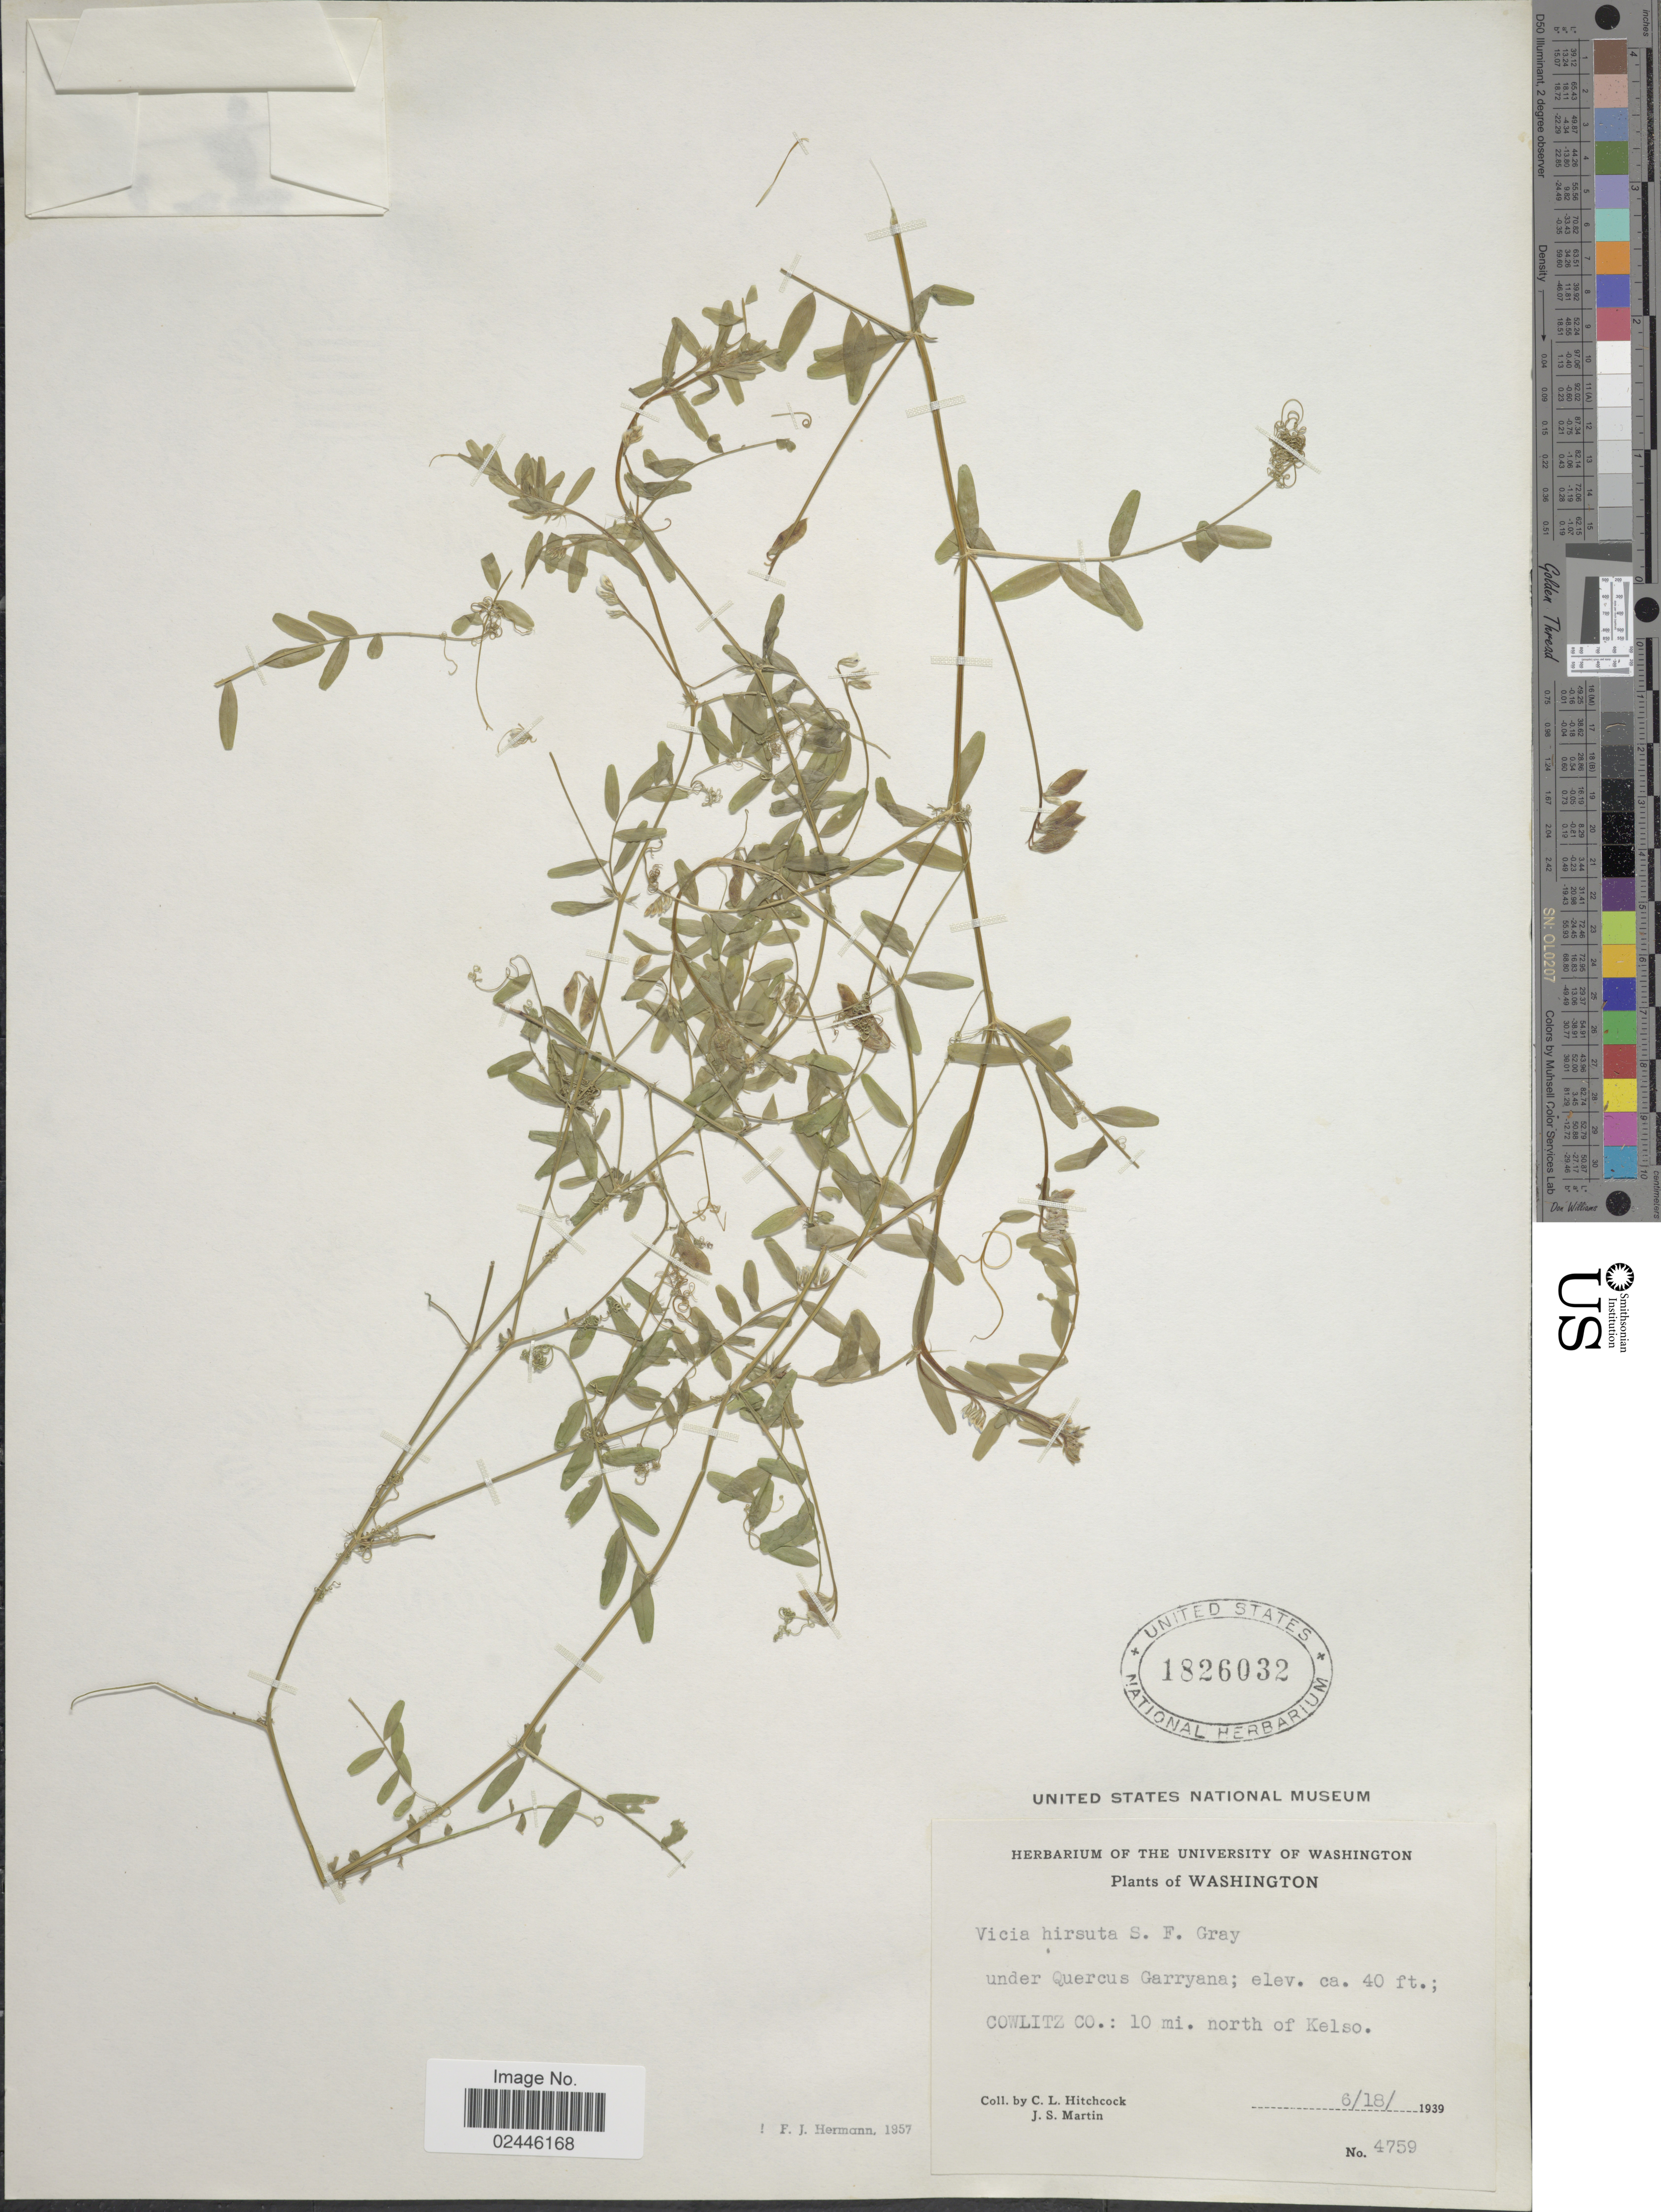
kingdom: Plantae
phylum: Tracheophyta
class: Magnoliopsida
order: Fabales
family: Fabaceae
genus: Vicia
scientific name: Vicia hirsuta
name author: (L.) A. Gray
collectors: C. L. Hitchcock & J. S. Martin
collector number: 4759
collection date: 1939-06-18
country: United States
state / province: Washington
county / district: Cowlitz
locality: Cowlitz Co.: 10 mi. north of Kelso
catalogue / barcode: US 1826032